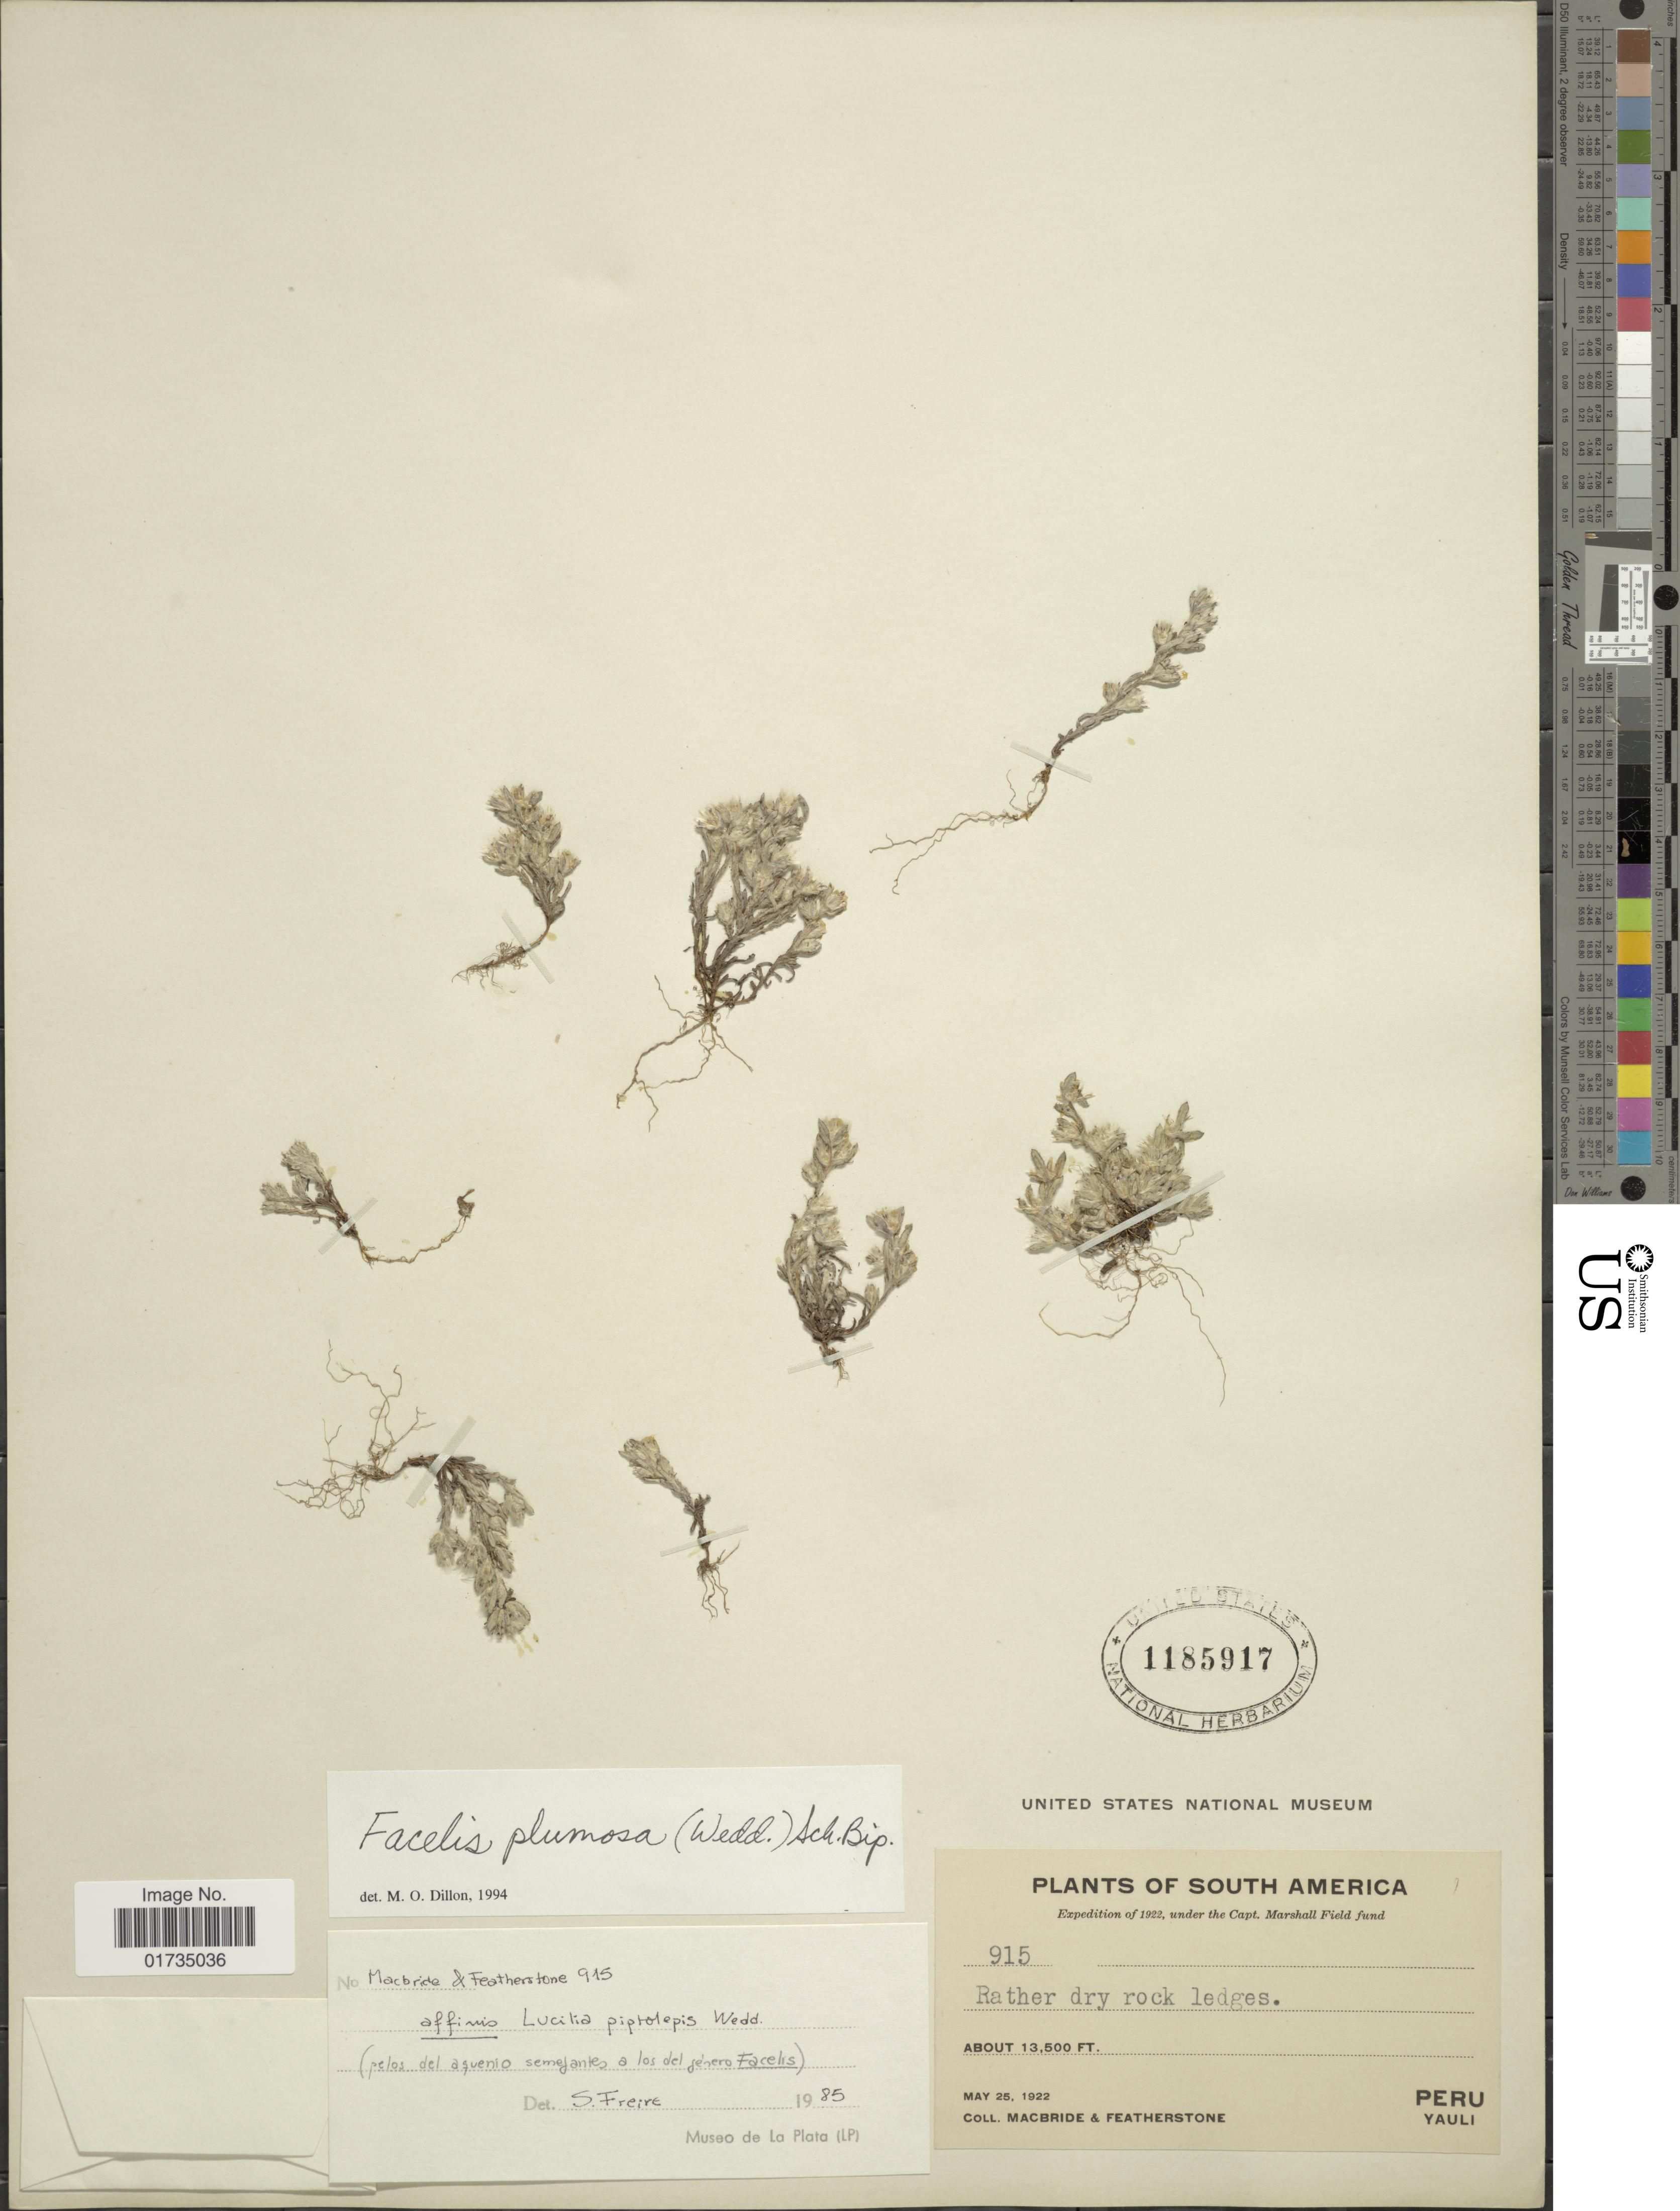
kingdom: Plantae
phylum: Tracheophyta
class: Magnoliopsida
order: Asterales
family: Asteraceae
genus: Facelis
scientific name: Facelis plumosa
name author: (Wedd.) Sch. Bip.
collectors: Macbride, -- & -. Featherstone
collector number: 915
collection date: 1922-08-25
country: Peru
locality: South America. Peru. Yauli. Rather dry rock ledges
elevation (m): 4115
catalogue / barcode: US 1185917